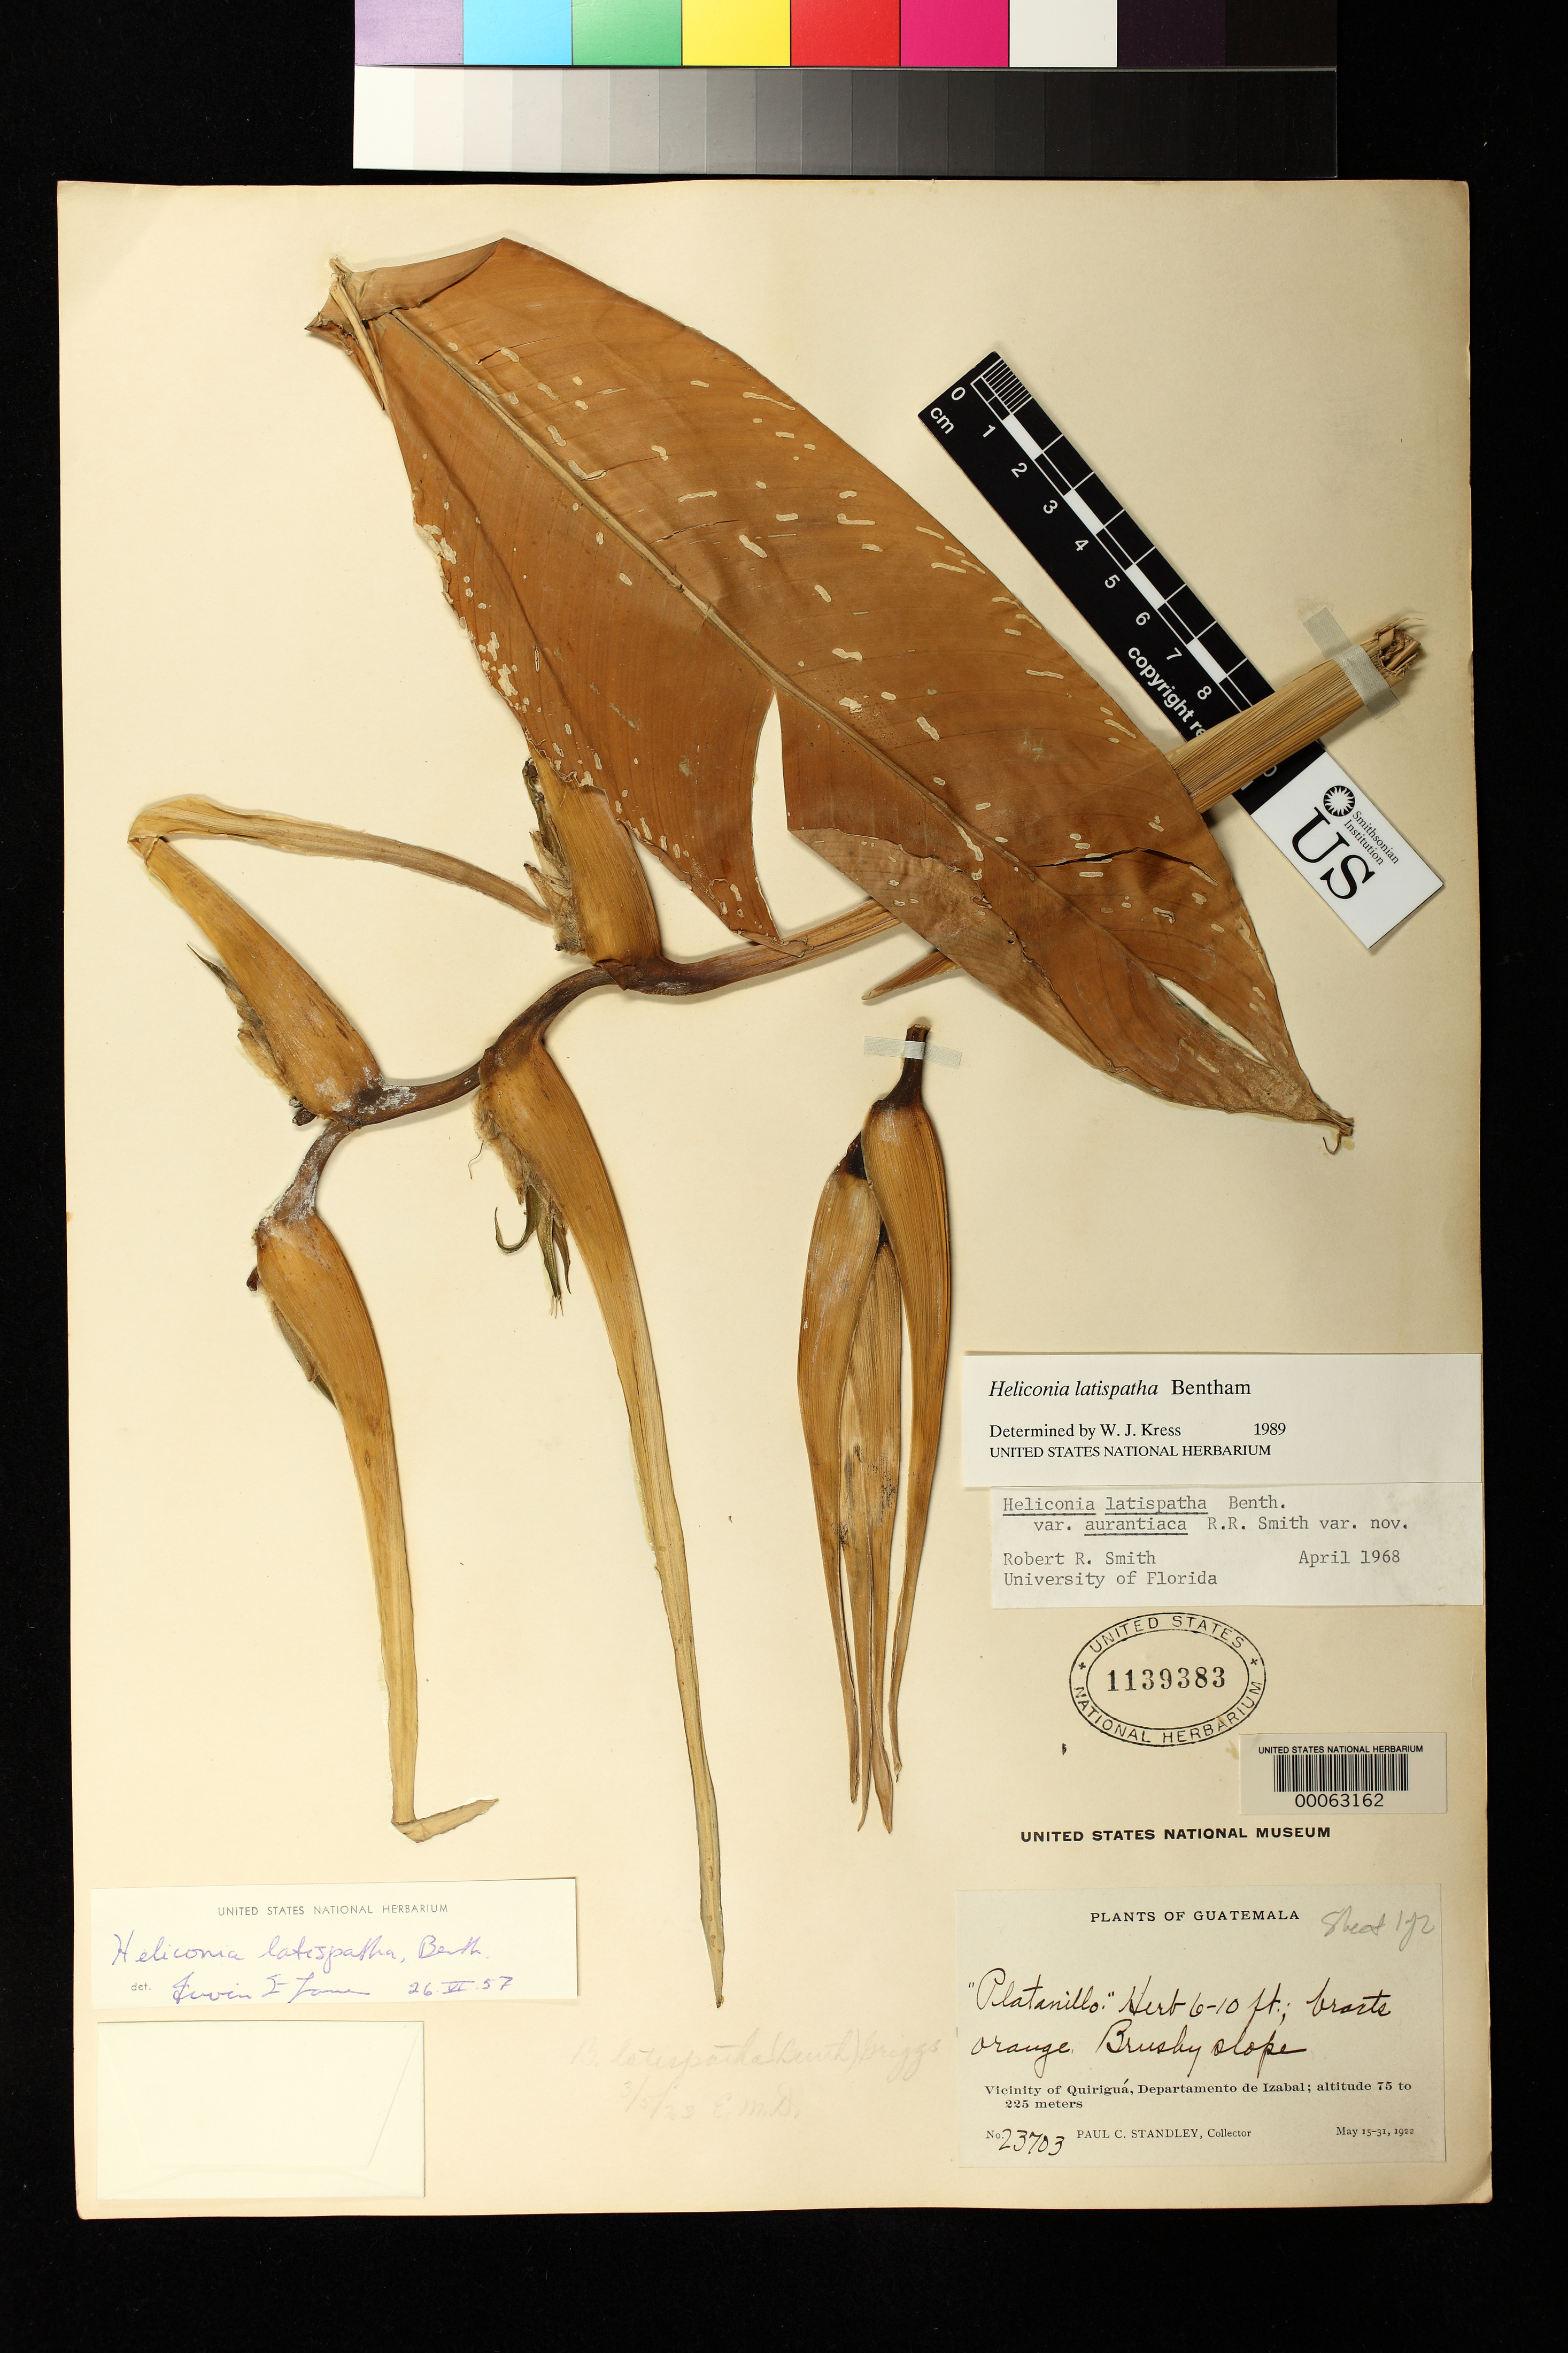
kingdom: Plantae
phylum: Tracheophyta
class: Liliopsida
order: Zingiberales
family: Heliconiaceae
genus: Heliconia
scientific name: Heliconia latispatha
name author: Benth.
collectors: P. C. Standley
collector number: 23703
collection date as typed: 15 May 1922 to 31 May 1922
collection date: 1922-05-15/1922-05-31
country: Guatemala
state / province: Izabal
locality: Vicinity of Quiriguá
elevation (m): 75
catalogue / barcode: US 1139383